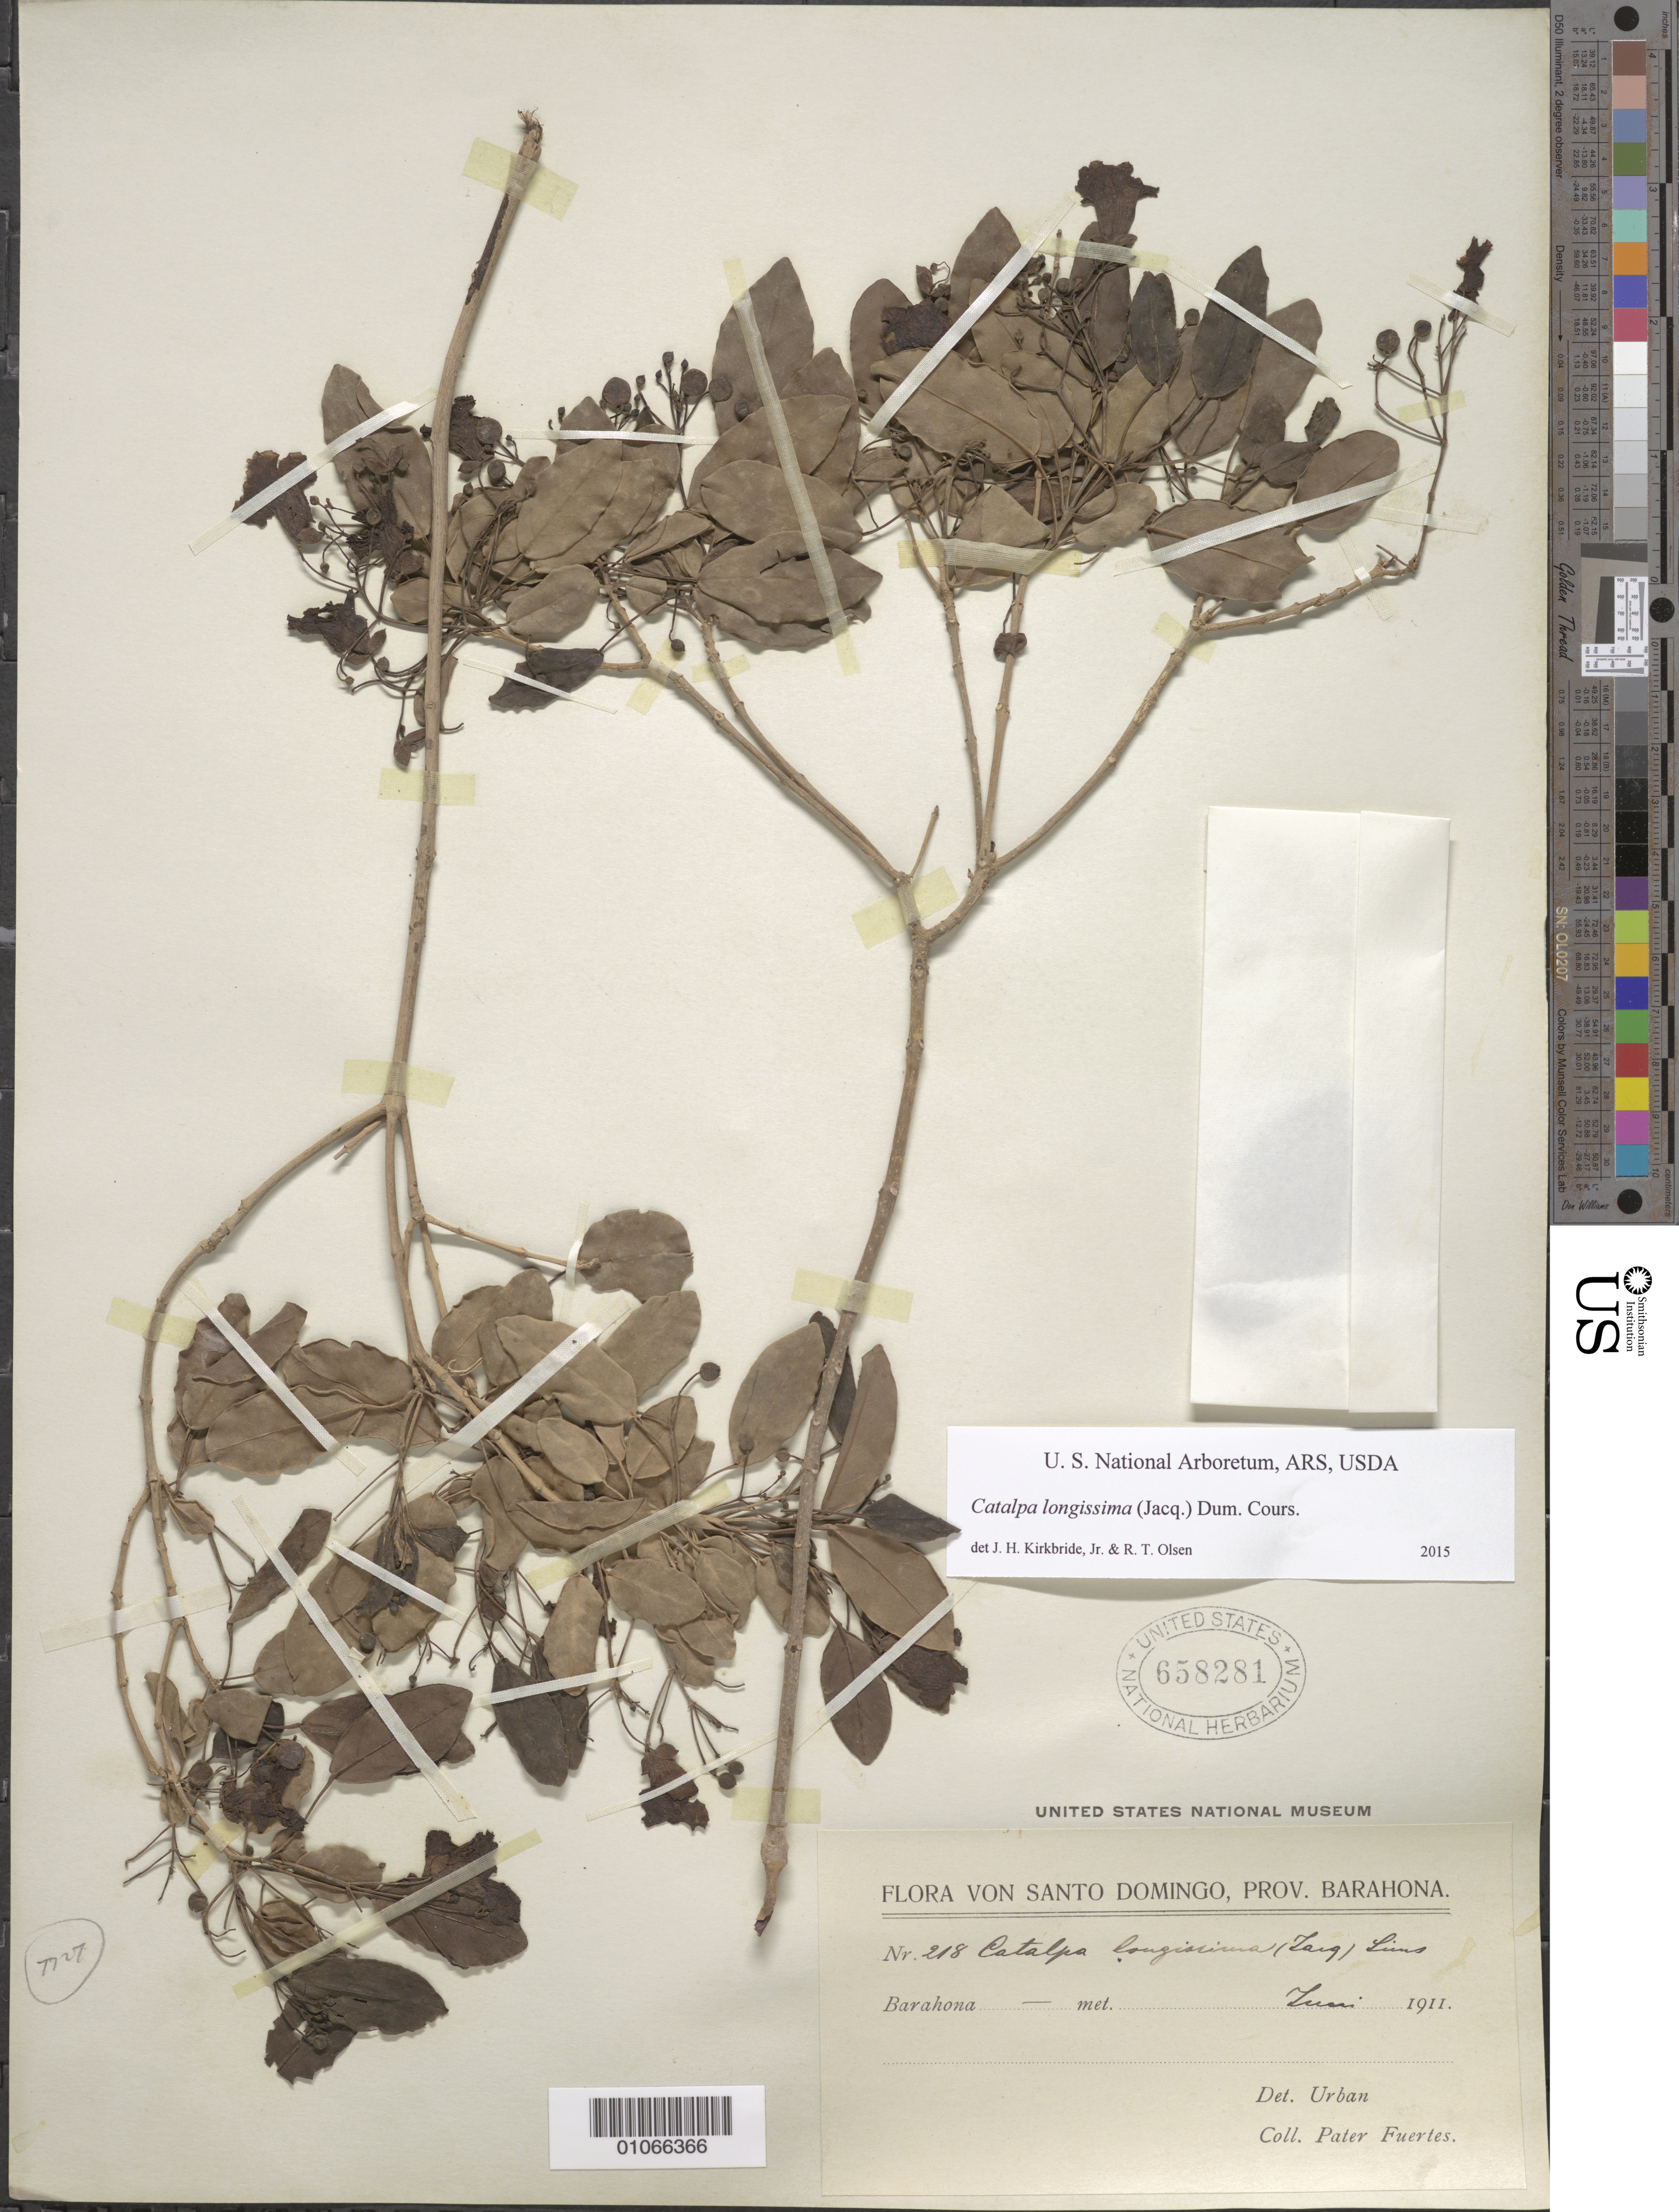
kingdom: Plantae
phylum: Tracheophyta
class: Magnoliopsida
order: Lamiales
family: Bignoniaceae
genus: Catalpa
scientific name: Catalpa longissima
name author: (Jacq.) Dum. Cours.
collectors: P. Fuertes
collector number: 218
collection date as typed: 01 Jan 1911 to 31 Dec 1911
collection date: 1911-01-01/1911-12-31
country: Dominican Republic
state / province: Barahona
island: Hispaniola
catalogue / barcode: US 658281